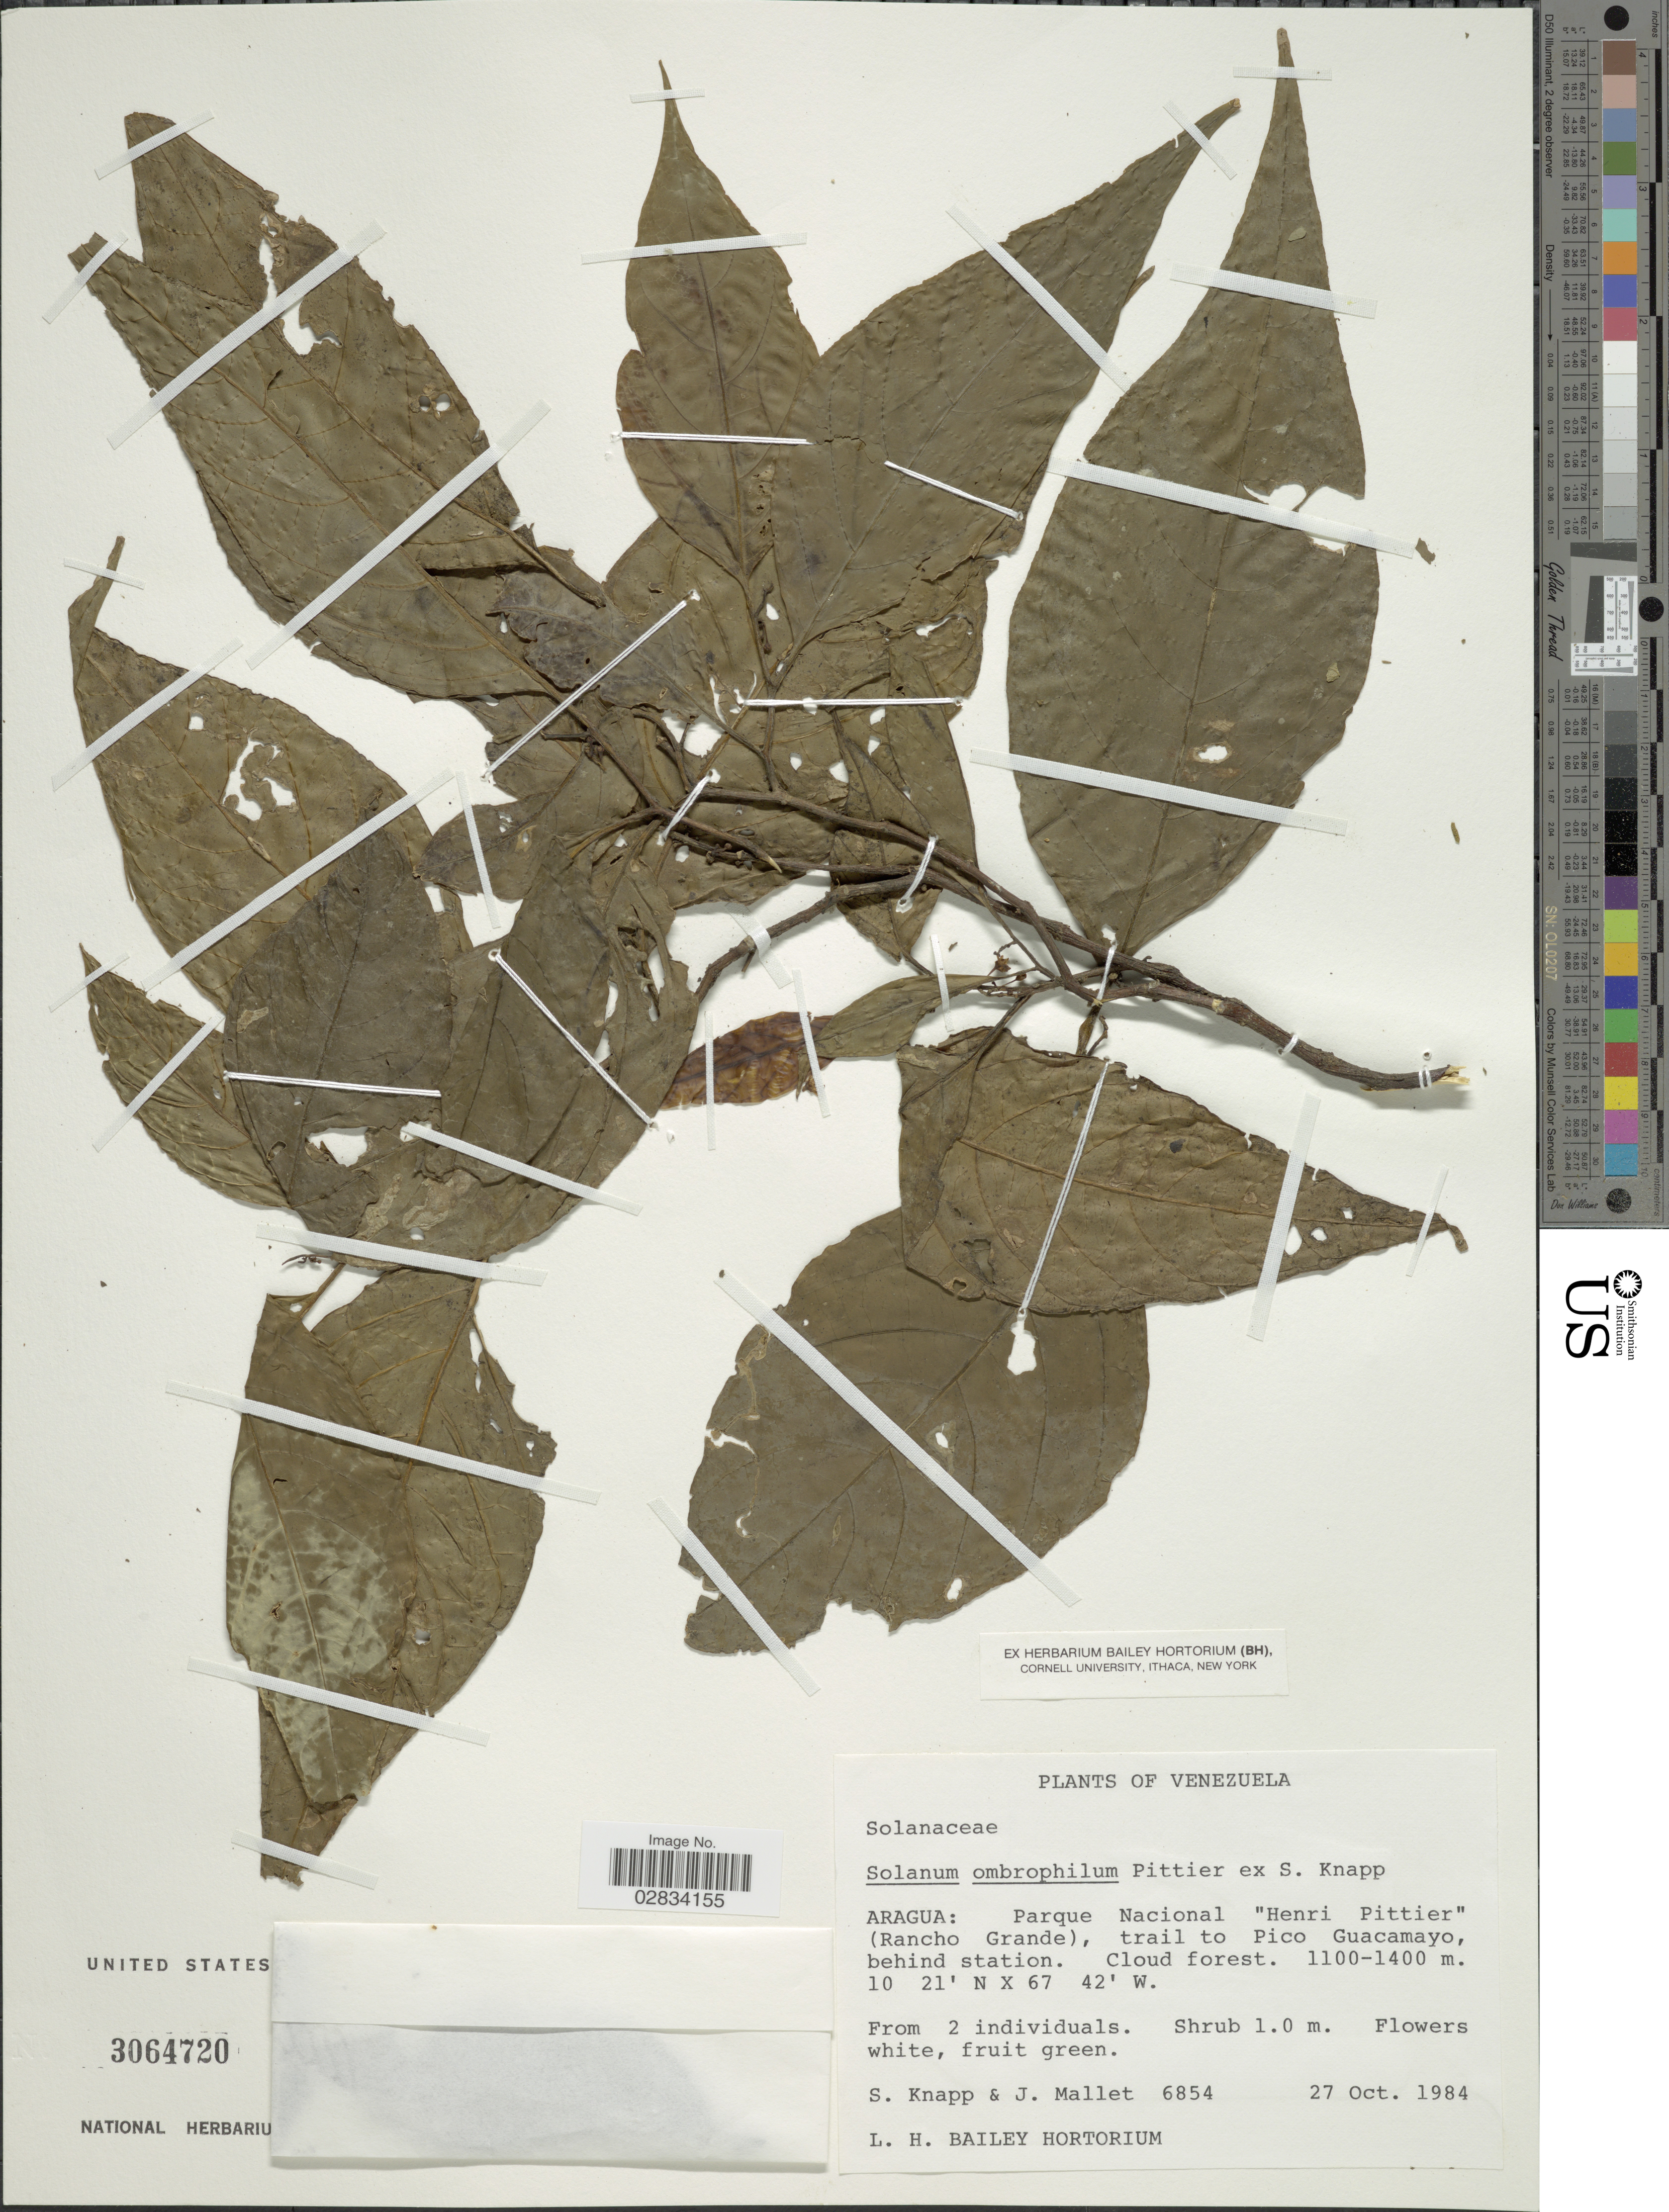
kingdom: Plantae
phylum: Tracheophyta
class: Magnoliopsida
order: Solanales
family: Solanaceae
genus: Solanum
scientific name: Solanum ombrophilum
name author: Pittier ex S. Knapp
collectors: S. Knapp & J. Mallet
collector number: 6854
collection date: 1984-10-27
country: Venezuela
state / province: Aragua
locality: Parque Nacional 'Henri Pittier' (Rancho Grande), trail to Pico Guacamayo, behind station.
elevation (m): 1100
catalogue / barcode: US 3064720